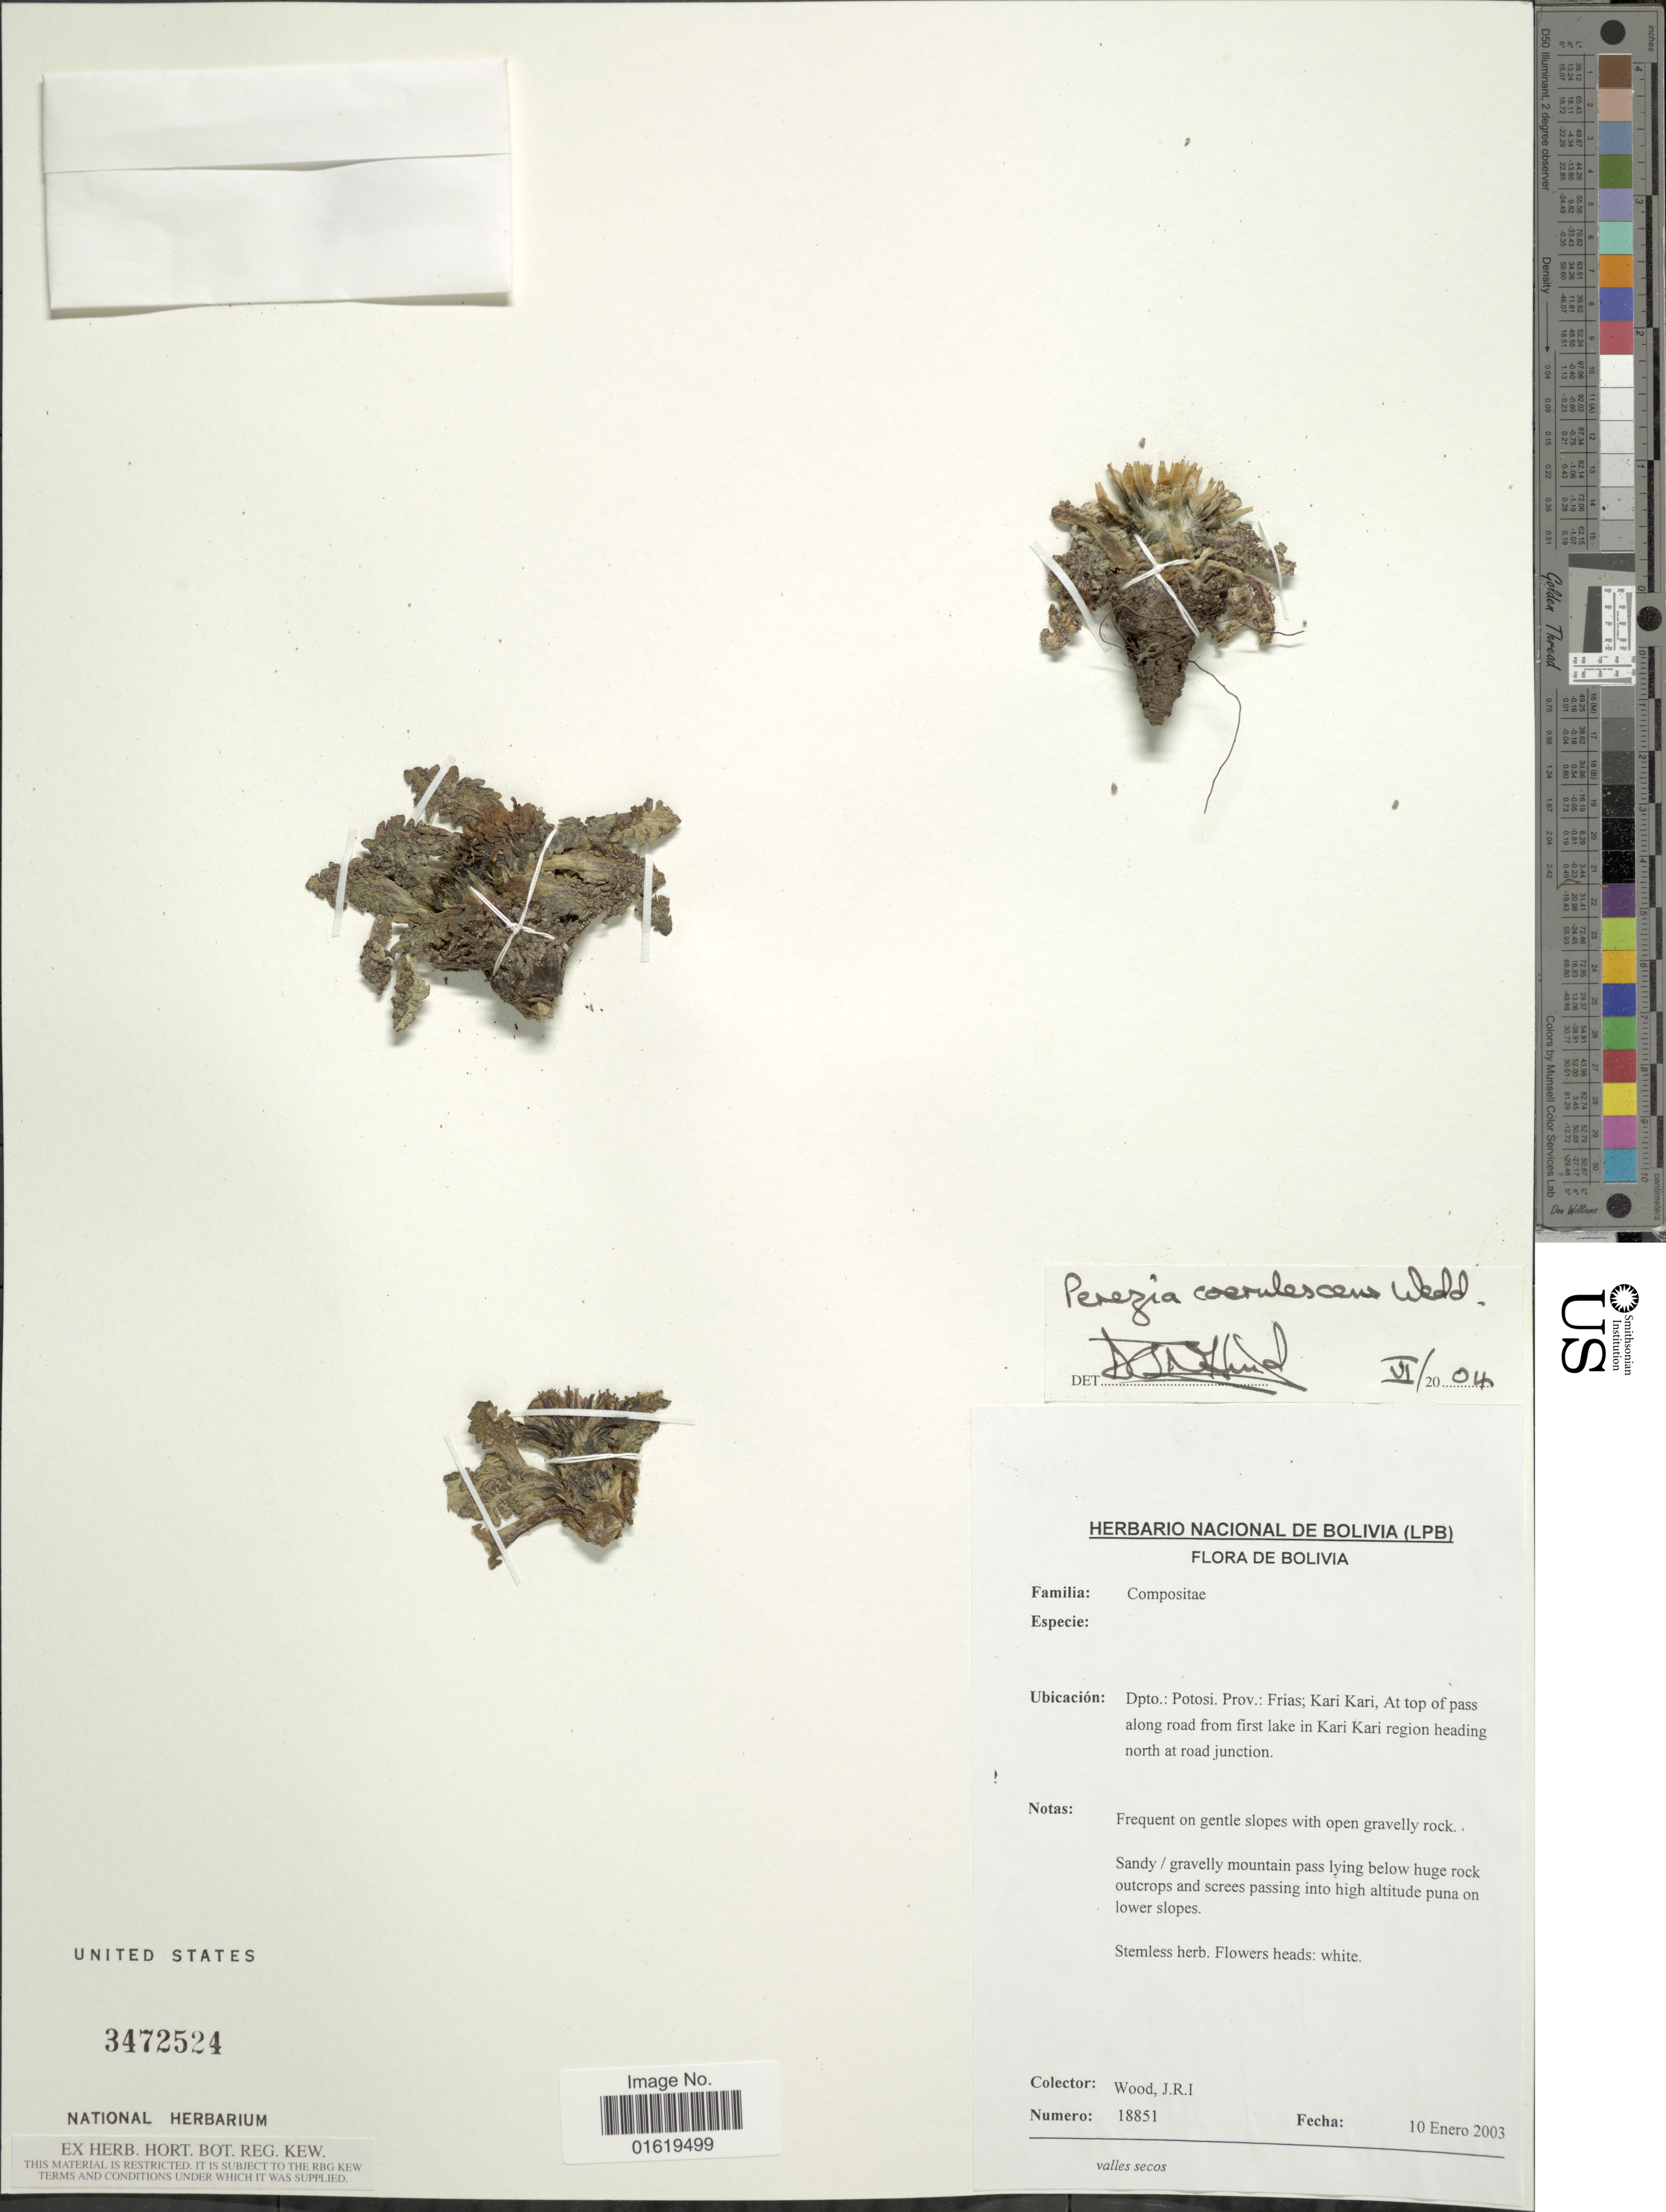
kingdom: Plantae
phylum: Tracheophyta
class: Magnoliopsida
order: Asterales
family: Asteraceae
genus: Perezia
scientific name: Perezia coerulescens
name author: Wedd.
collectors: J. R. I. Wood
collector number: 18851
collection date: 2003-01-10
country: Bolivia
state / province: Potosi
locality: Dpto.: Potosi. Prov.: Frias; Kari Kari, At top of pass along road from first lake in Kari Kari region heading north at road junction.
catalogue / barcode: US 3472524